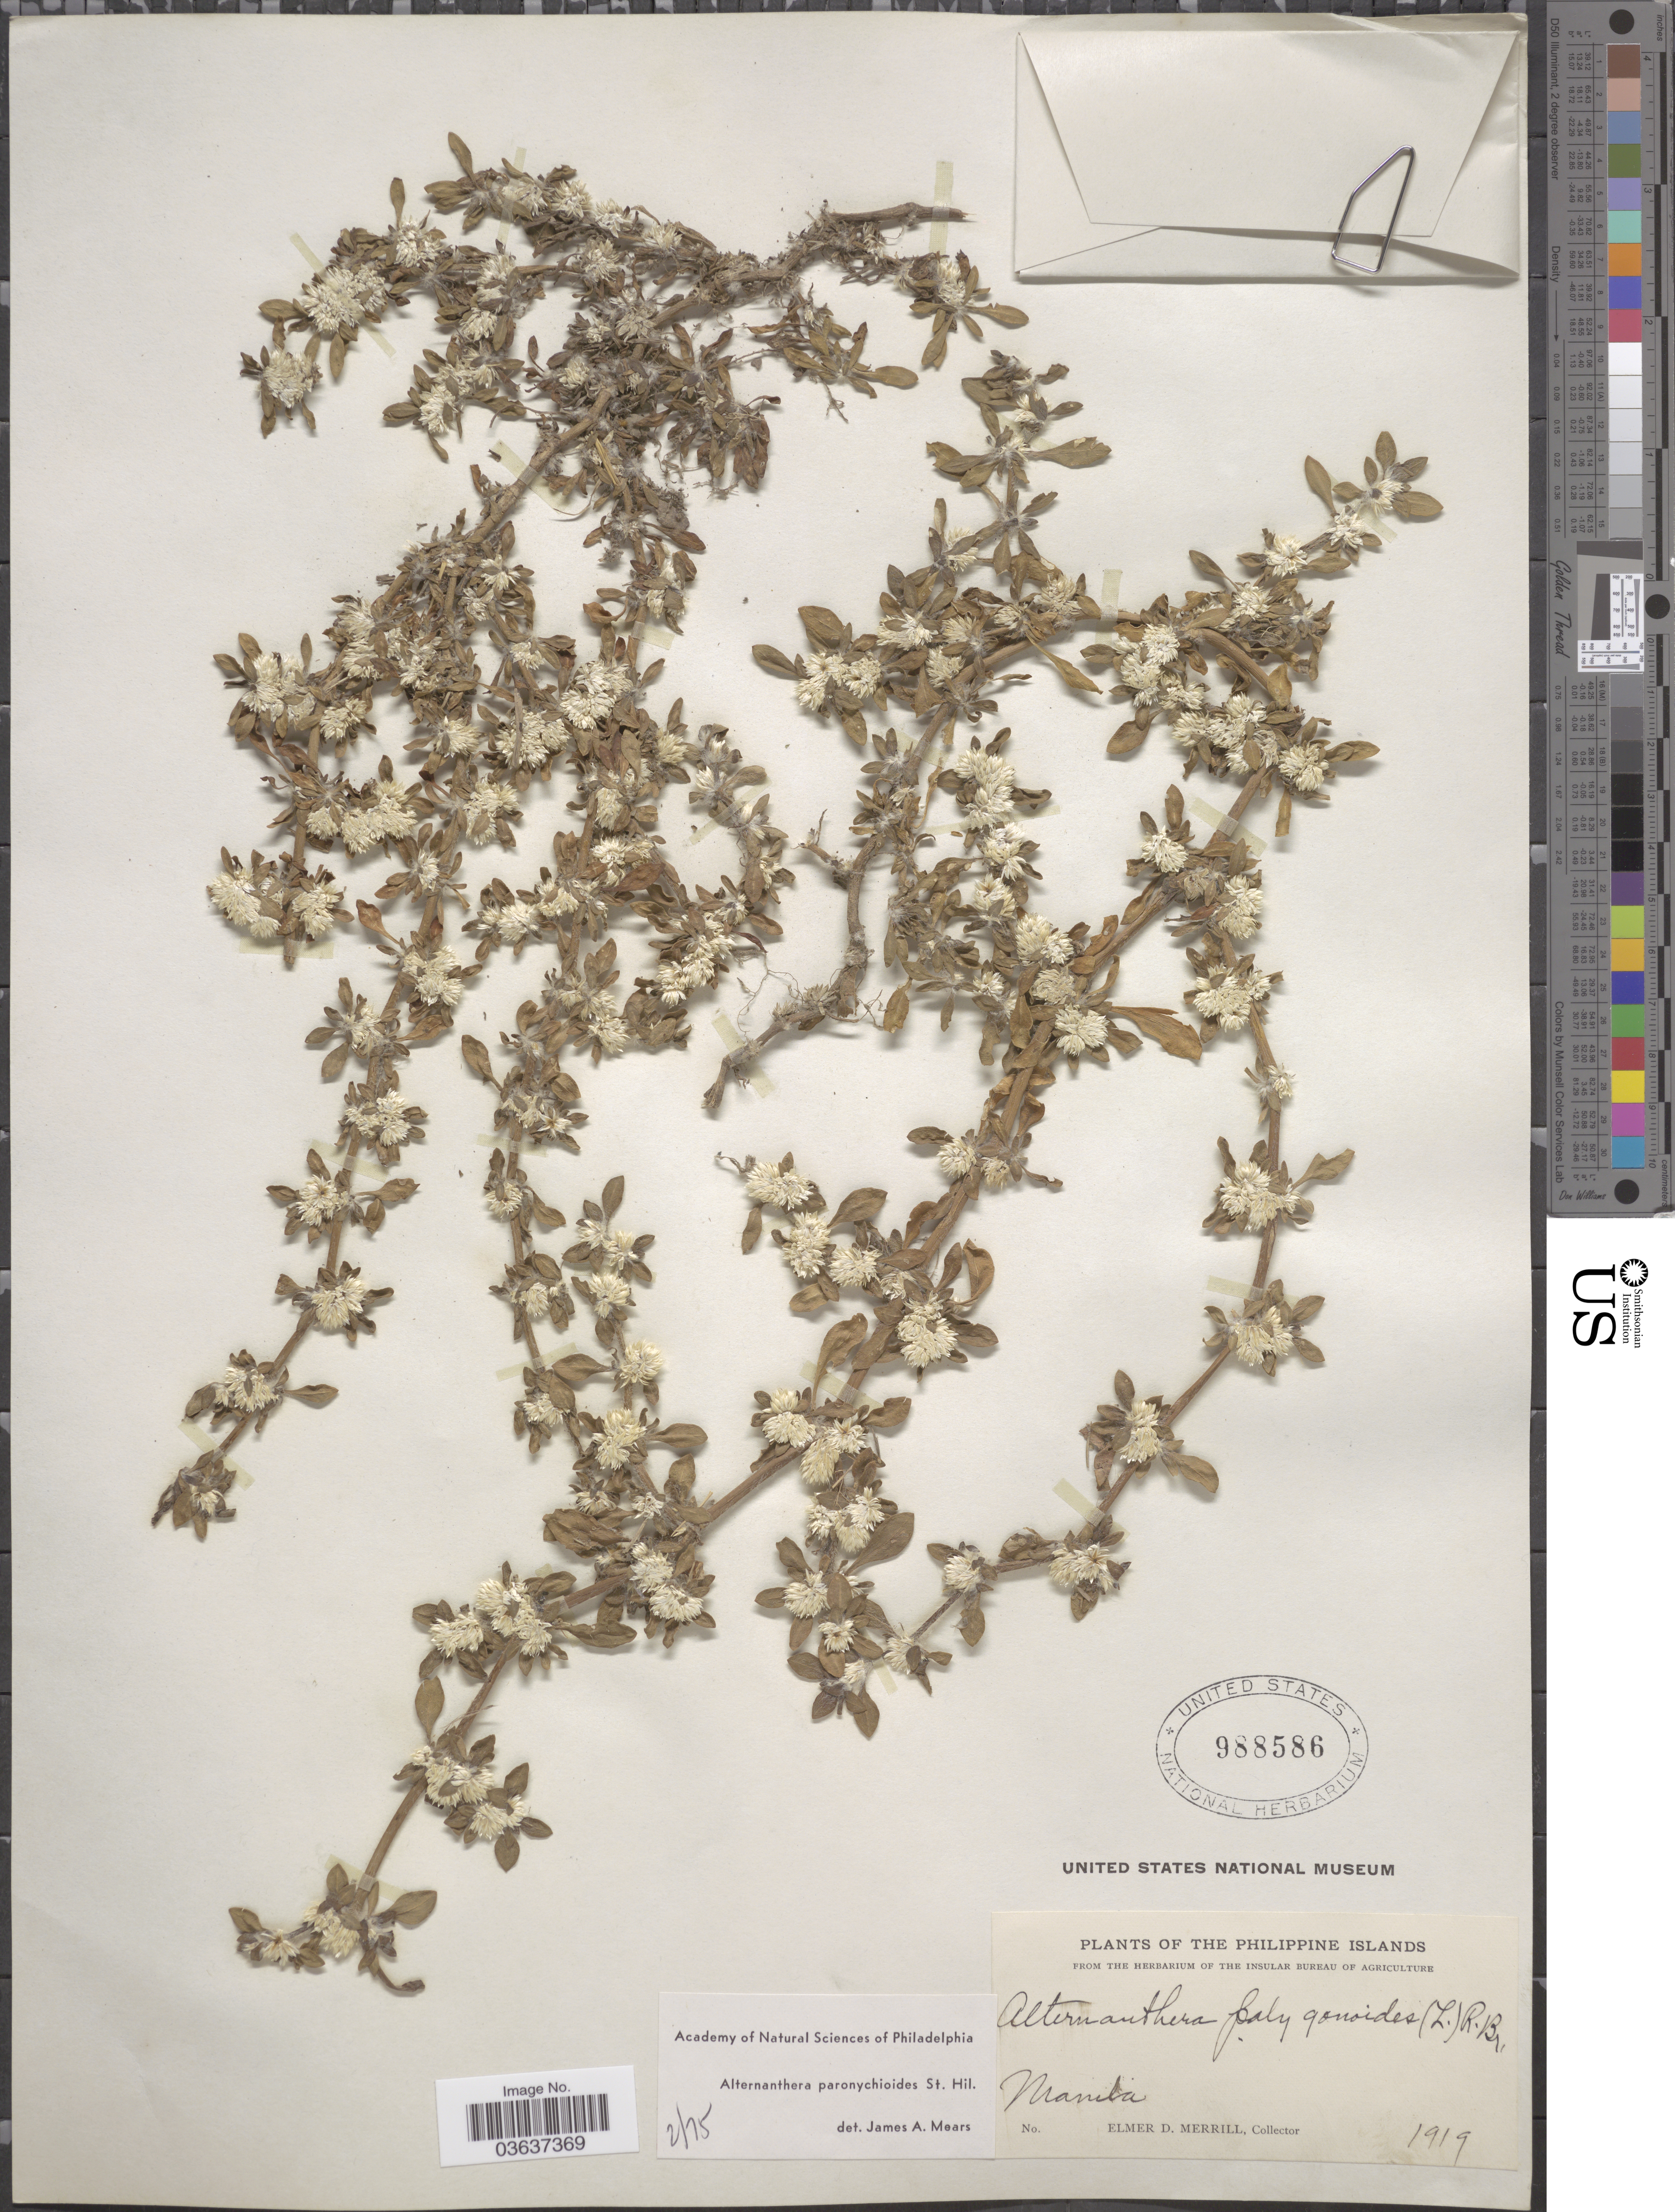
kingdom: Plantae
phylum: Tracheophyta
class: Magnoliopsida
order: Caryophyllales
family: Amaranthaceae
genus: Alternanthera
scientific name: Alternanthera paronychioides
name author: A. St.-Hil.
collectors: E. D. Merrill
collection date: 1919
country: Philippines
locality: Manila.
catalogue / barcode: US 988586